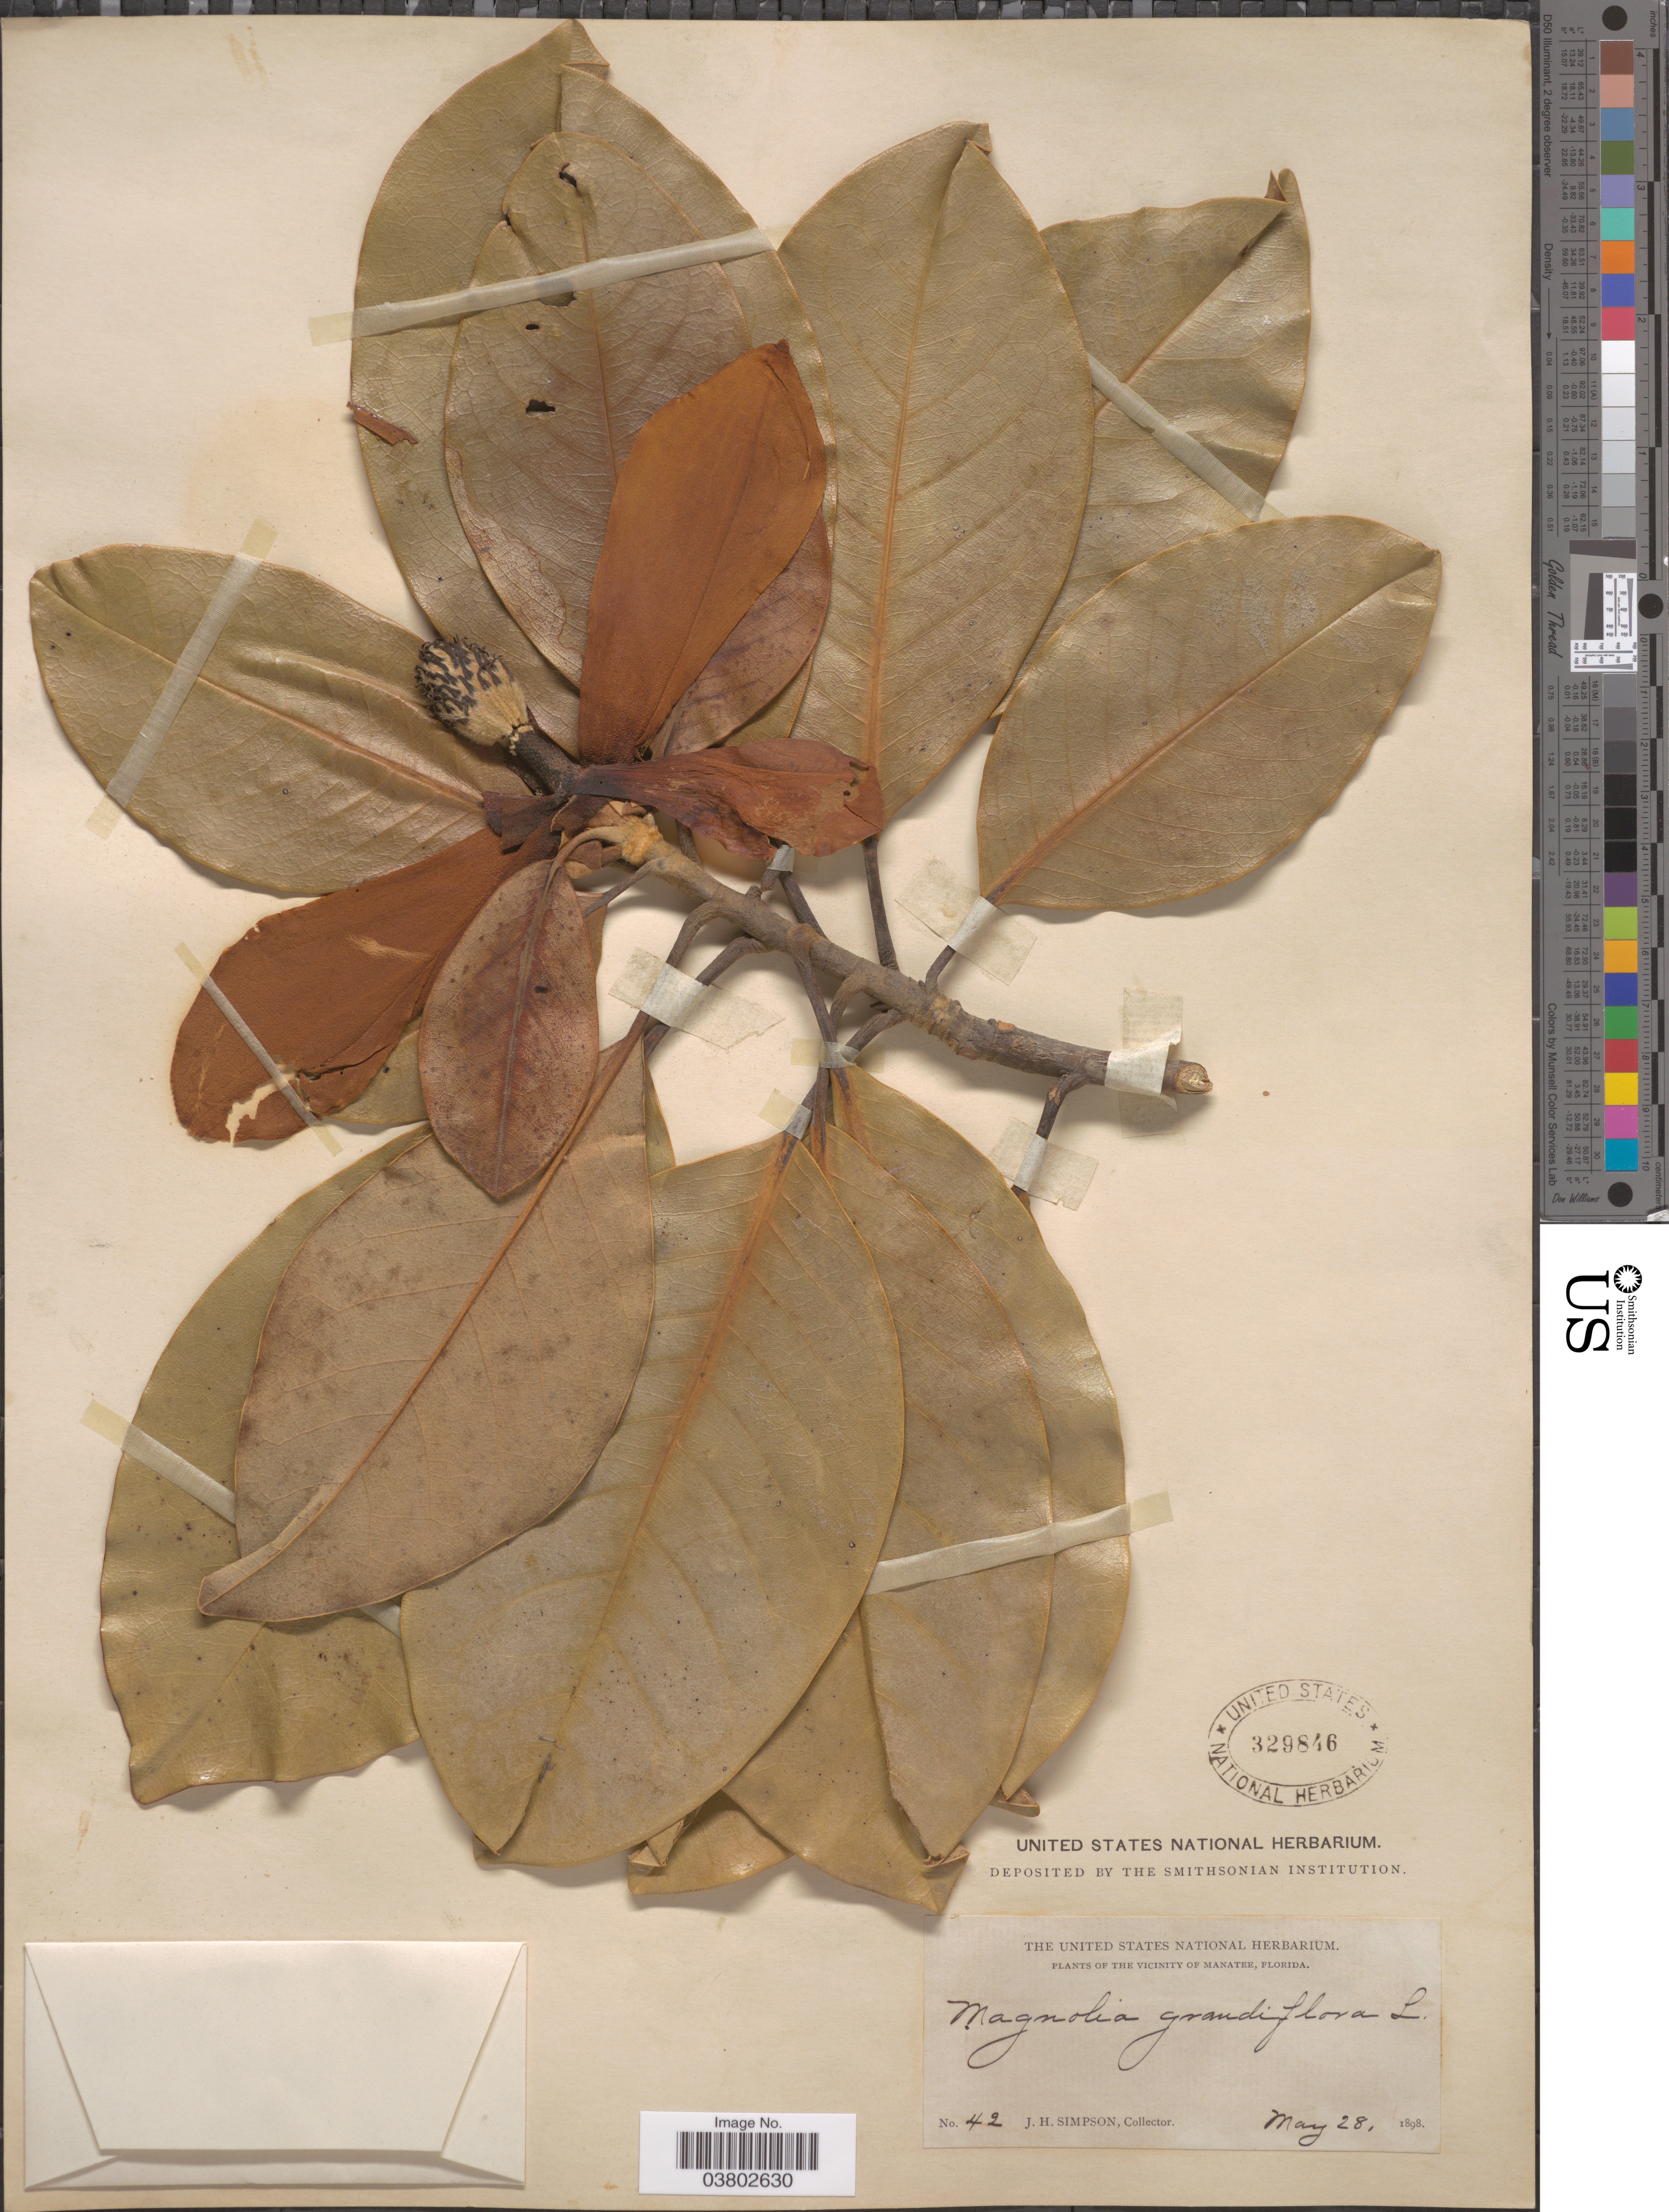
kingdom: Plantae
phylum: Tracheophyta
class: Magnoliopsida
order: Magnoliales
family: Magnoliaceae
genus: Magnolia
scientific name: Magnolia grandiflora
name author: L.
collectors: J. H. Simpson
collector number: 42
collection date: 1898-05-28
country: United States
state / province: Florida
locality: The Vicinity of Manatee.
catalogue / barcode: US 329846